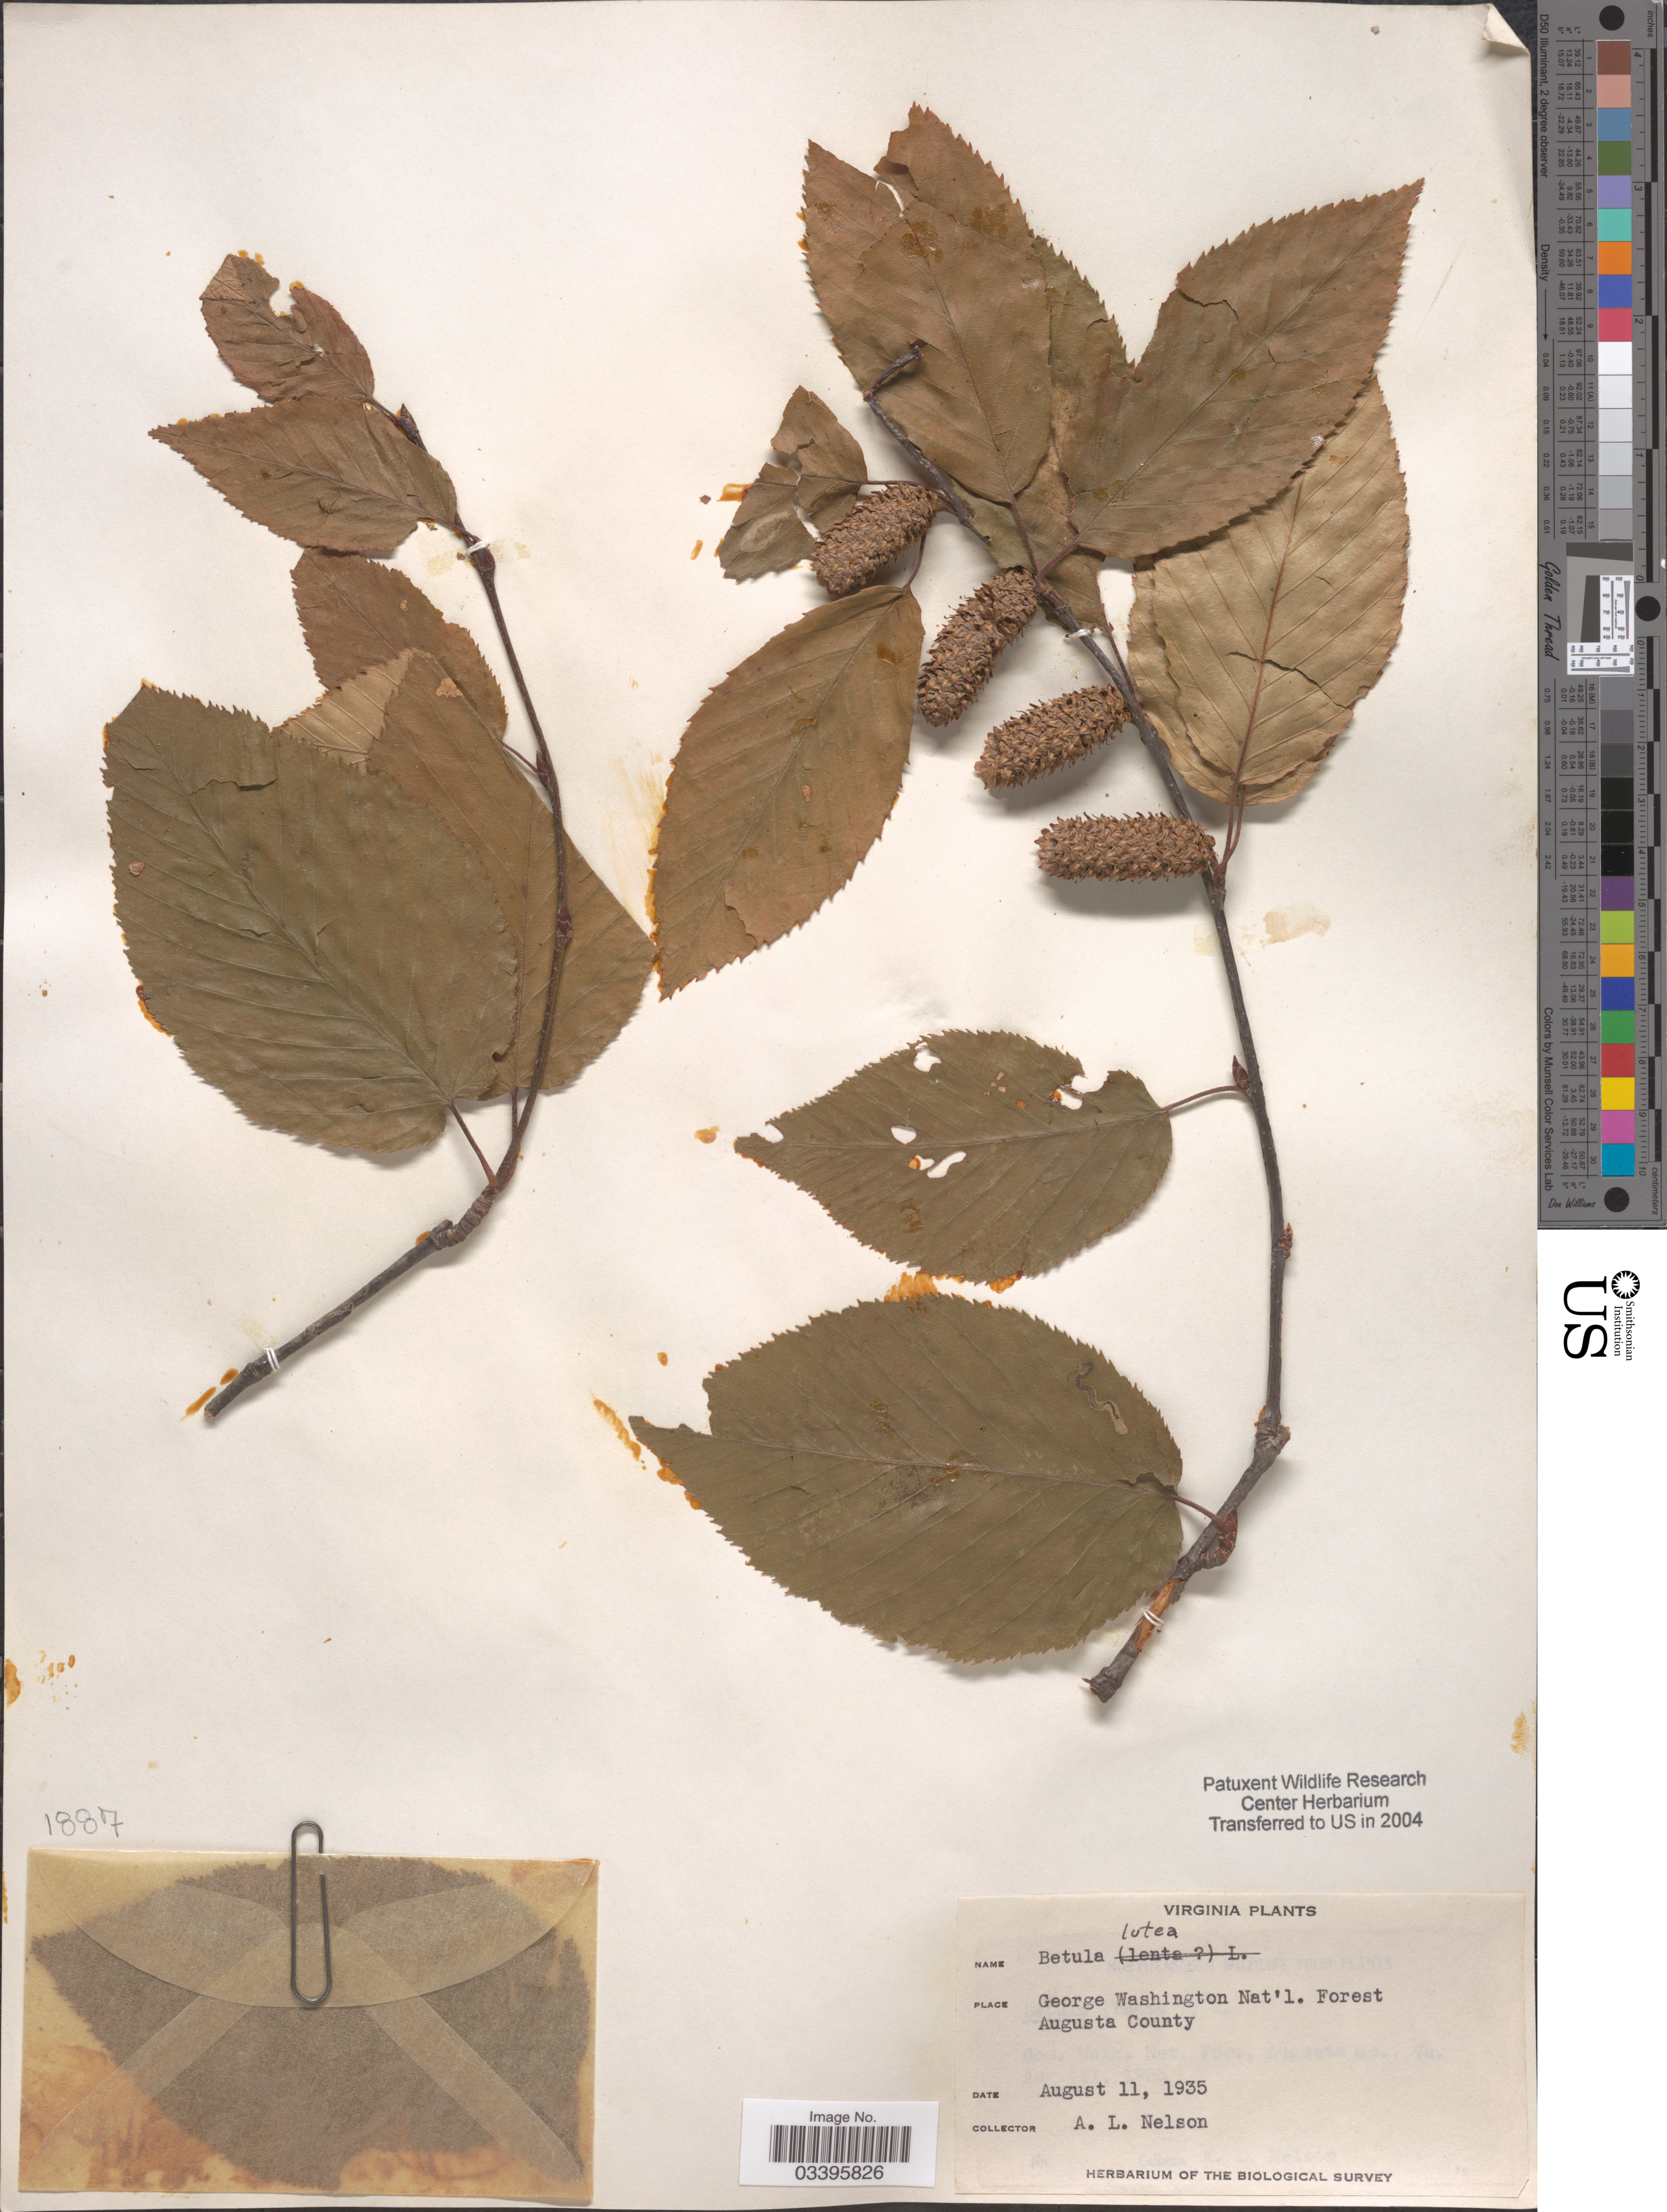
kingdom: Plantae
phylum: Tracheophyta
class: Magnoliopsida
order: Fagales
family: Betulaceae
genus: Betula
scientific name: Betula lutea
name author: F. Michx.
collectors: A. L. Nelson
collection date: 1935-08-11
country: United States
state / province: Virginia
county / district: Augusta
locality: George Washington Nat'l. Forest Augusta County.